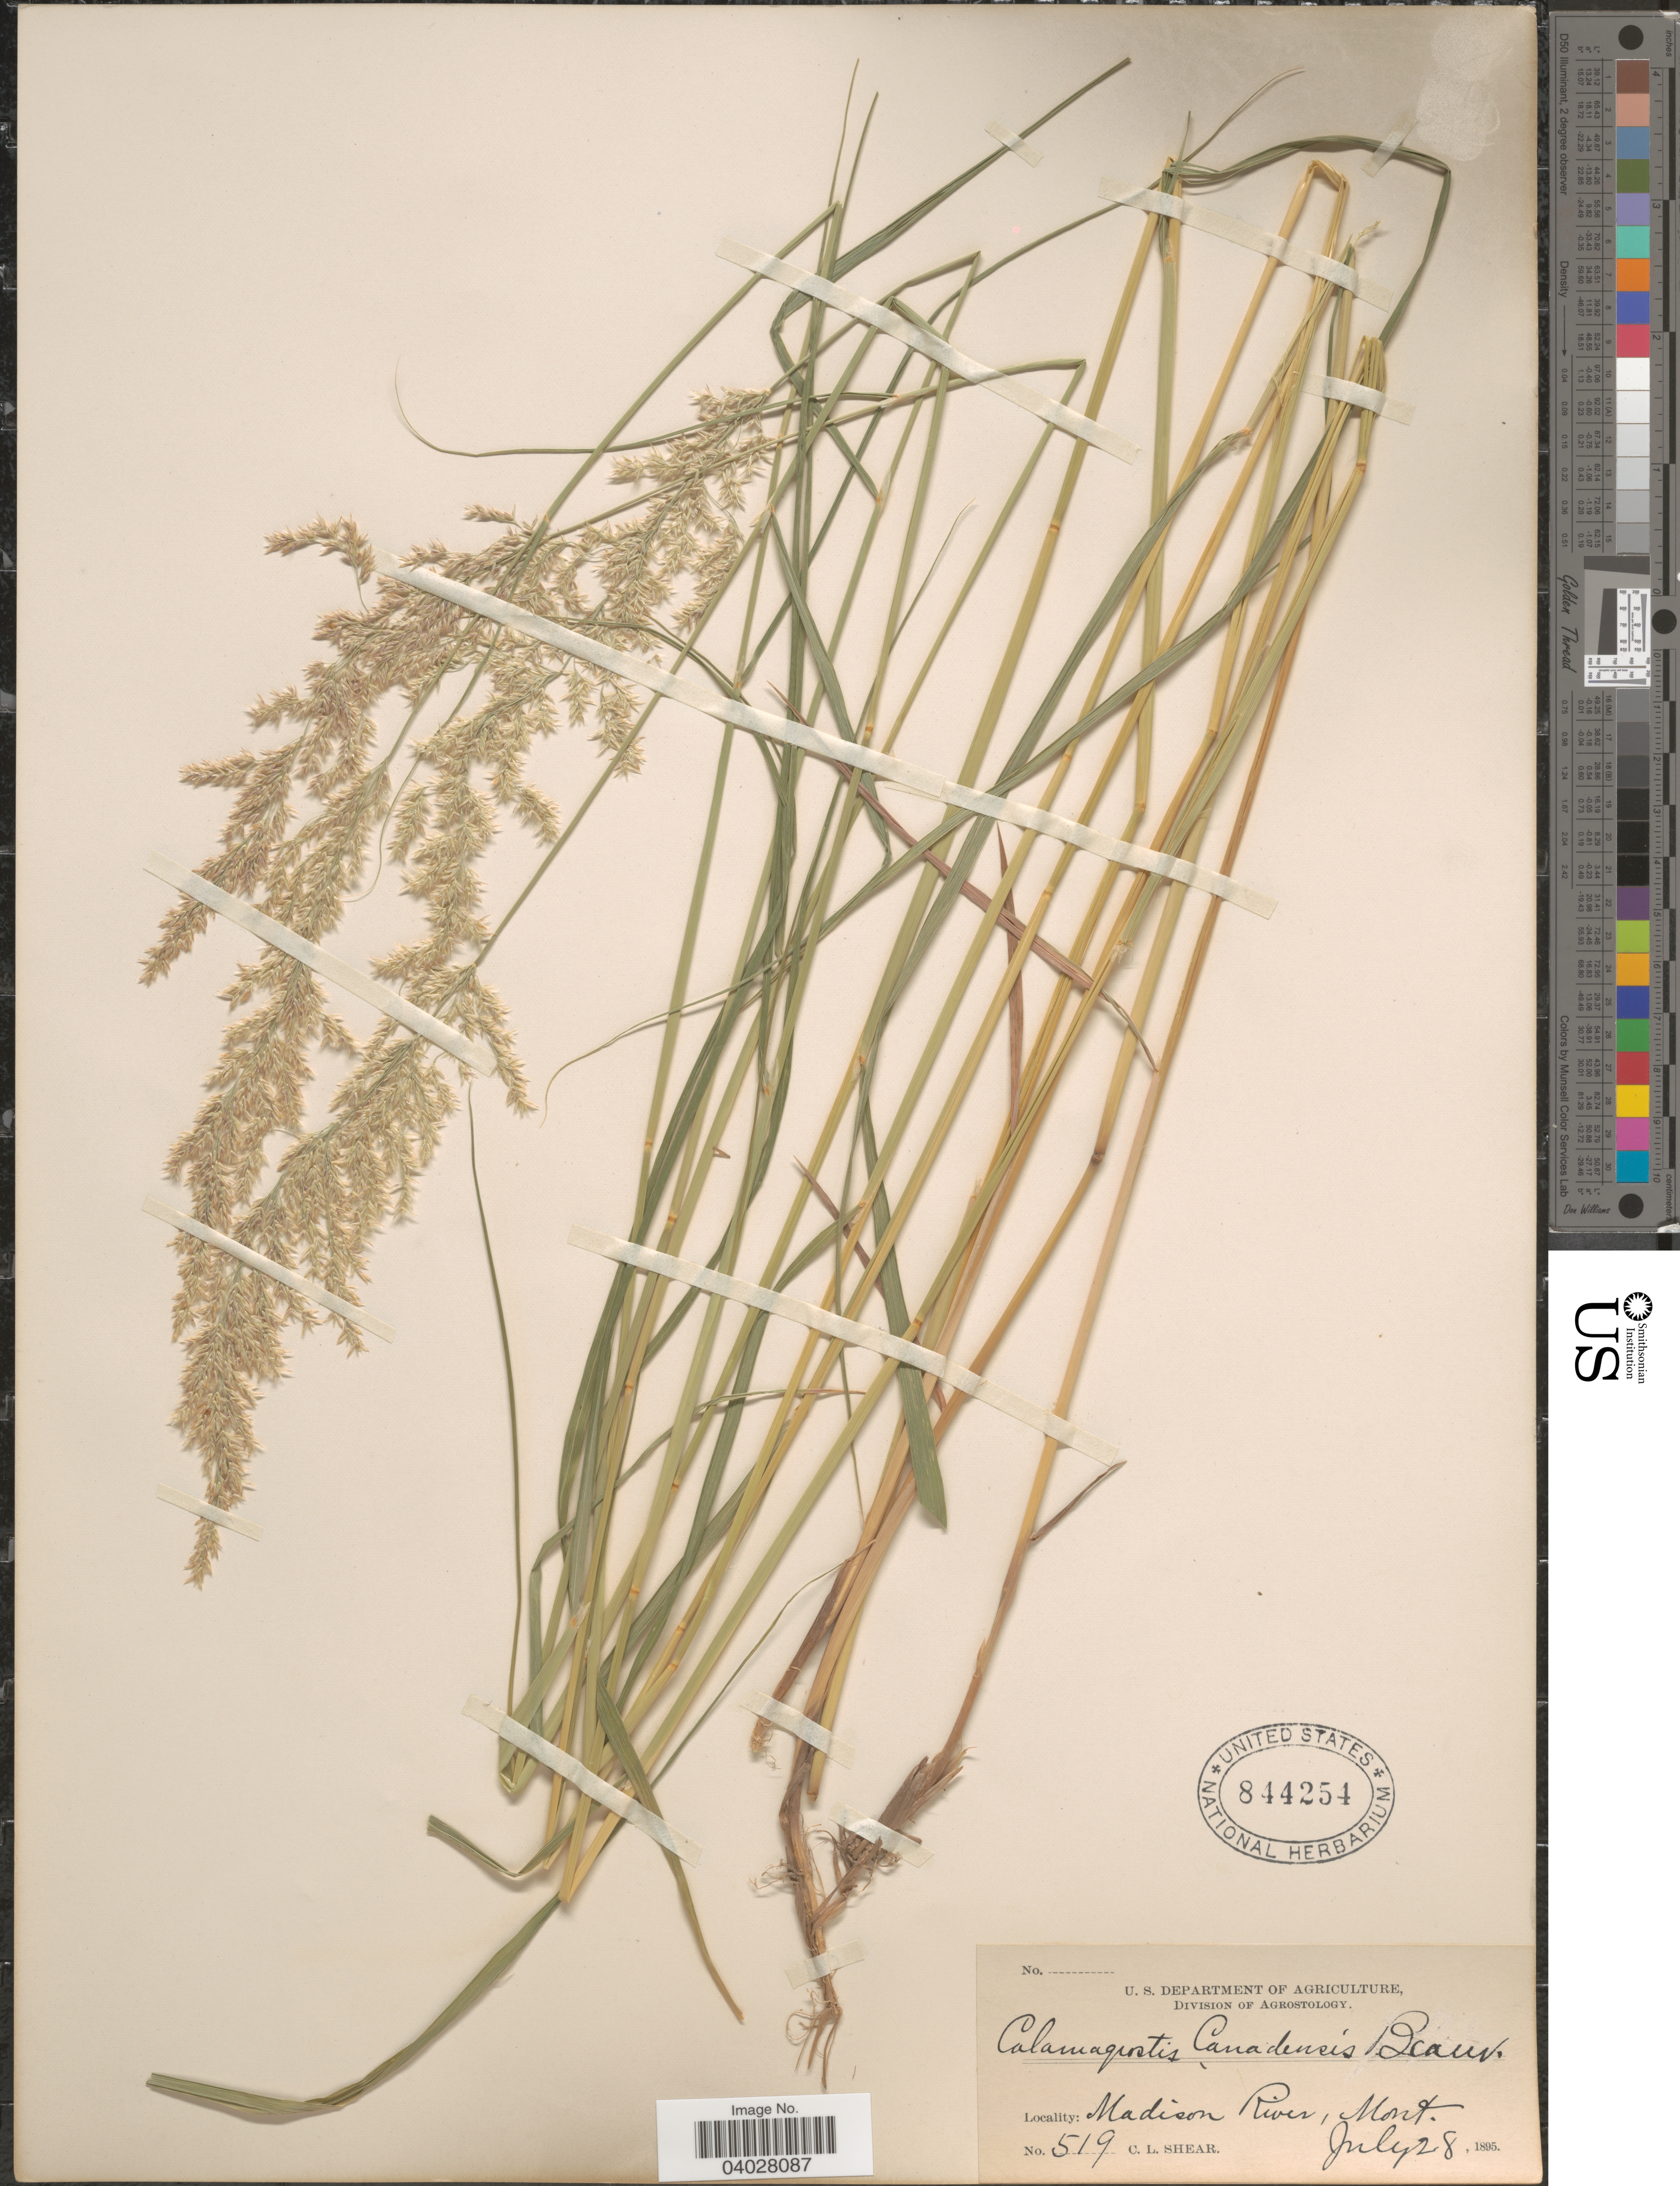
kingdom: Plantae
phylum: Tracheophyta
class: Liliopsida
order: Poales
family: Poaceae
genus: Calamagrostis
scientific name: Calamagrostis canadensis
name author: (Michx.) P. Beauv.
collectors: C. L. Shear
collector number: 519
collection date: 1895-07-28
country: United States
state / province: Montana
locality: Madison River.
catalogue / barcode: US 844254